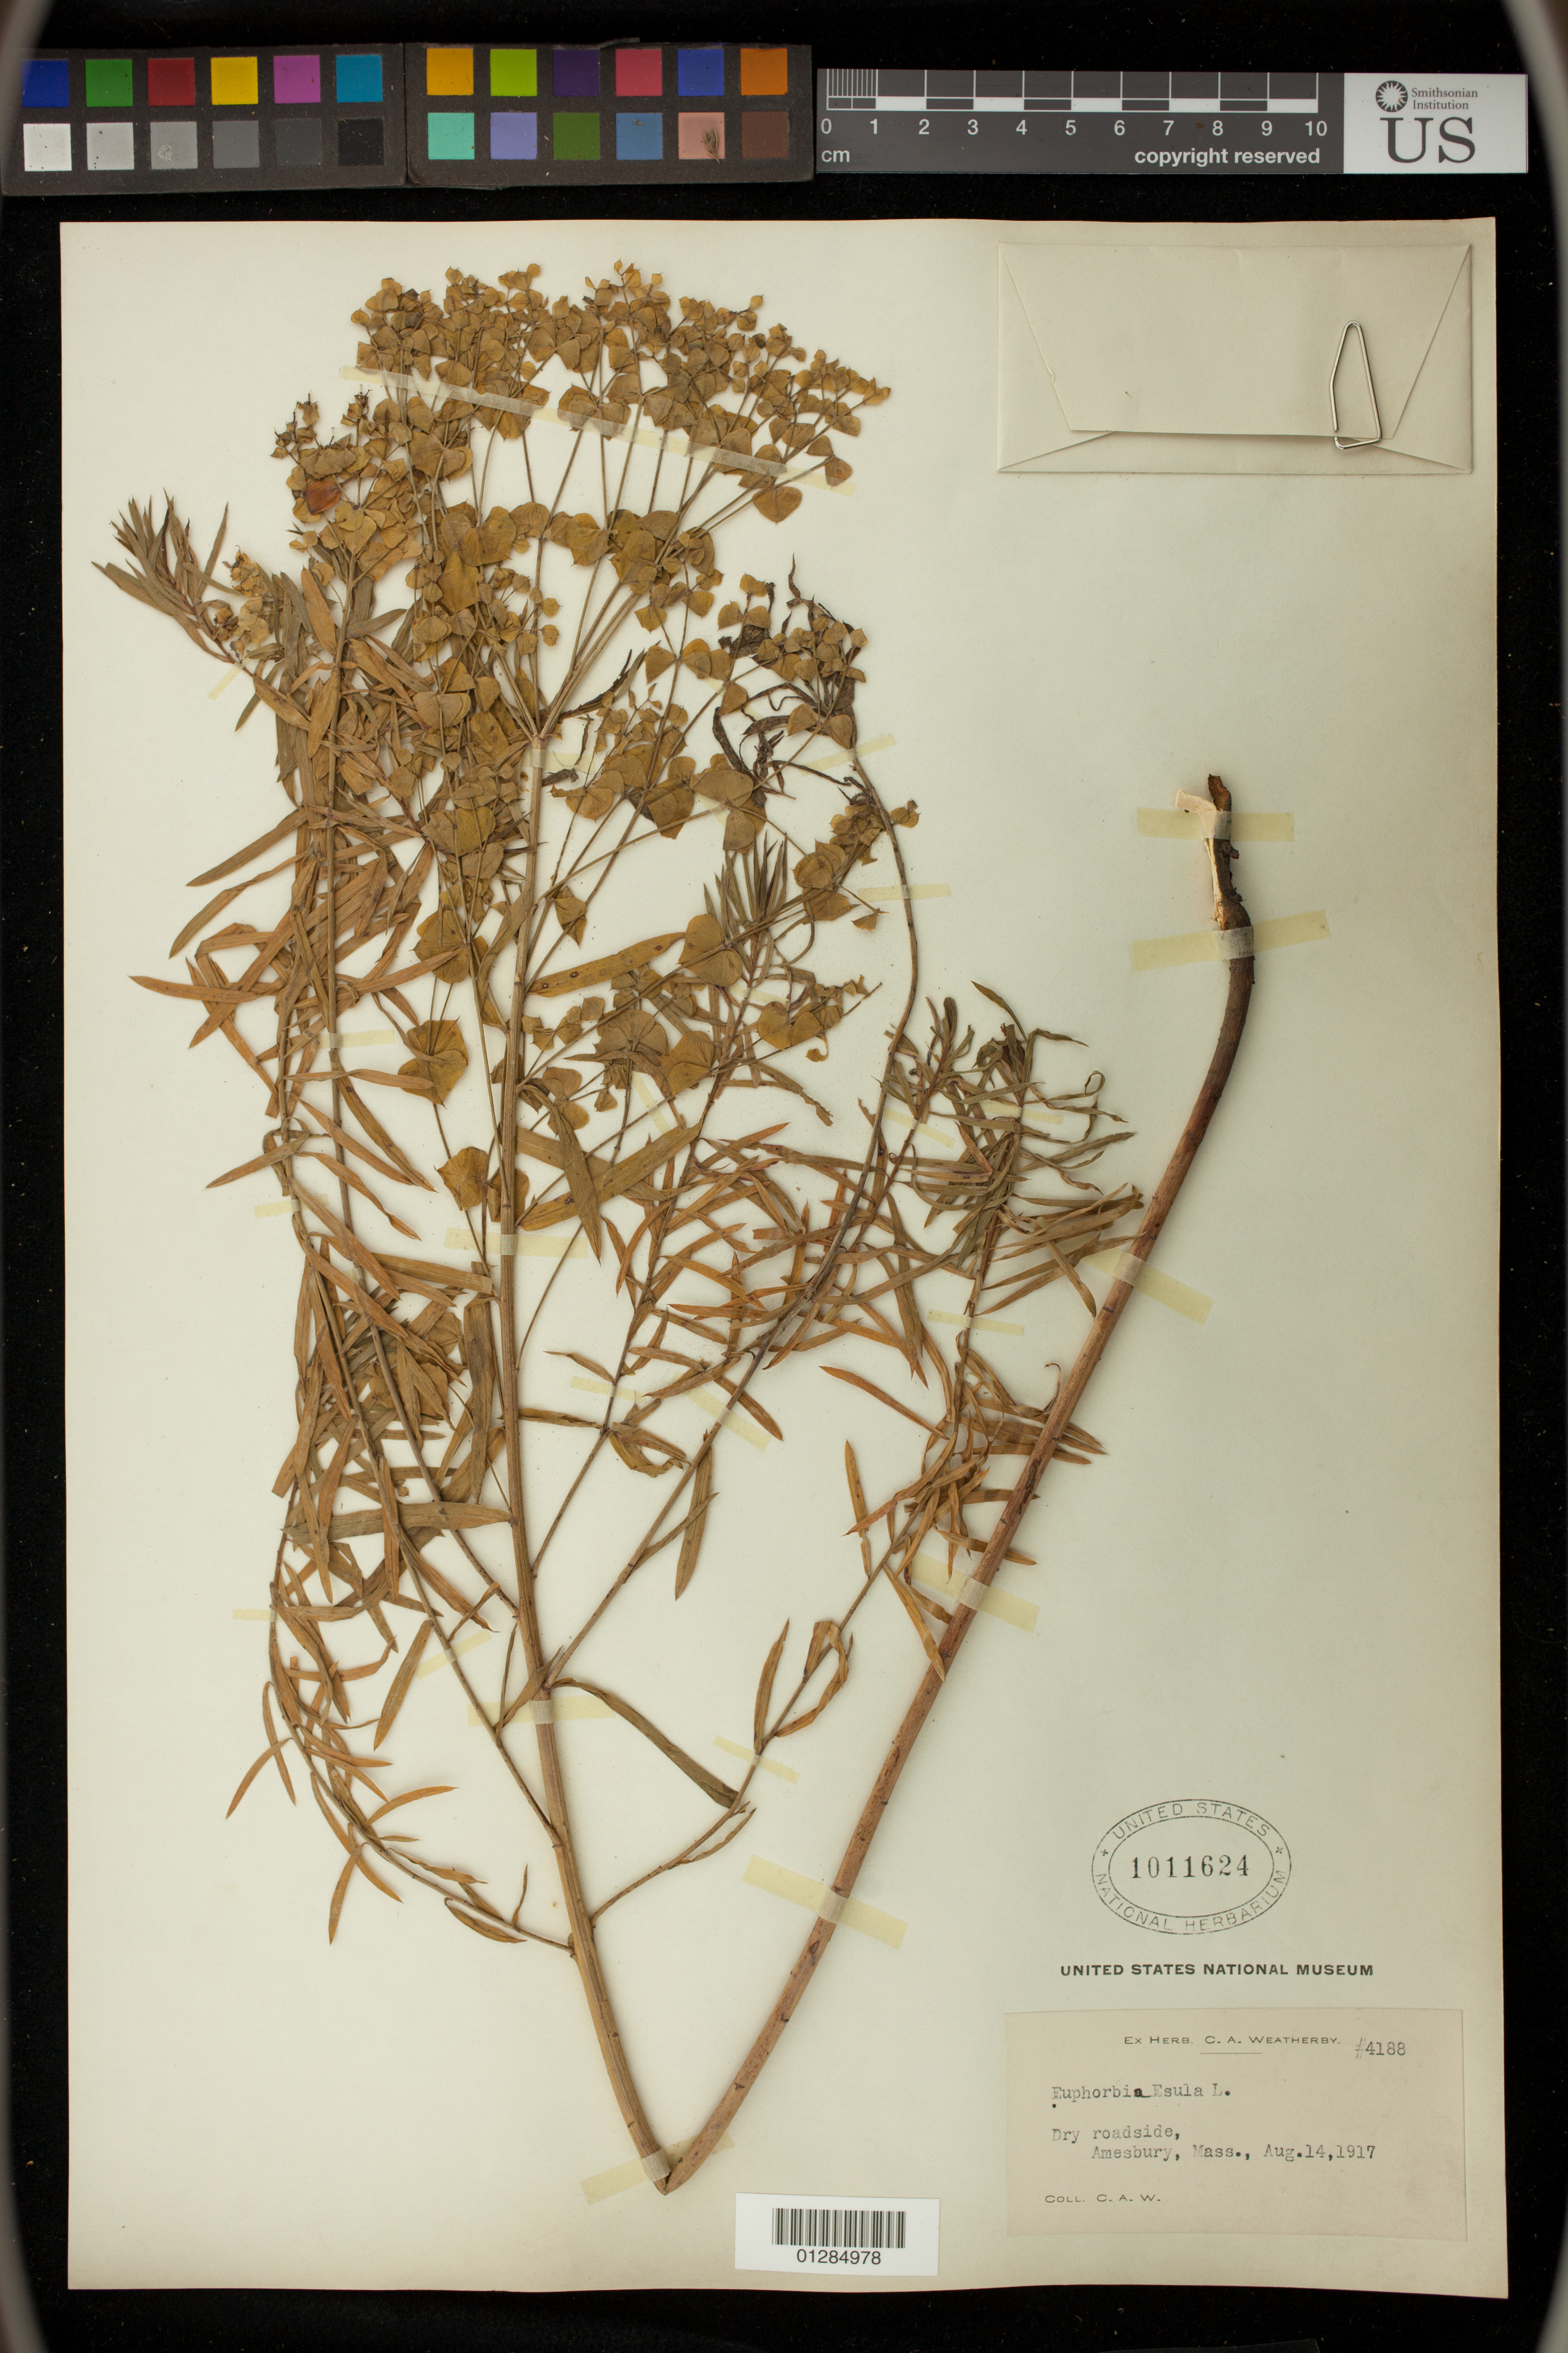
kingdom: Plantae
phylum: Tracheophyta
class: Magnoliopsida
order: Malpighiales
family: Euphorbiaceae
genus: Euphorbia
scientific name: Euphorbia esula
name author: L.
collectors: C. A. Weatherby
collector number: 4188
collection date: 1917-08-14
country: United States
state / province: Massachusetts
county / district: Essex County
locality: roadside, Amesbury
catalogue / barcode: US 1011624